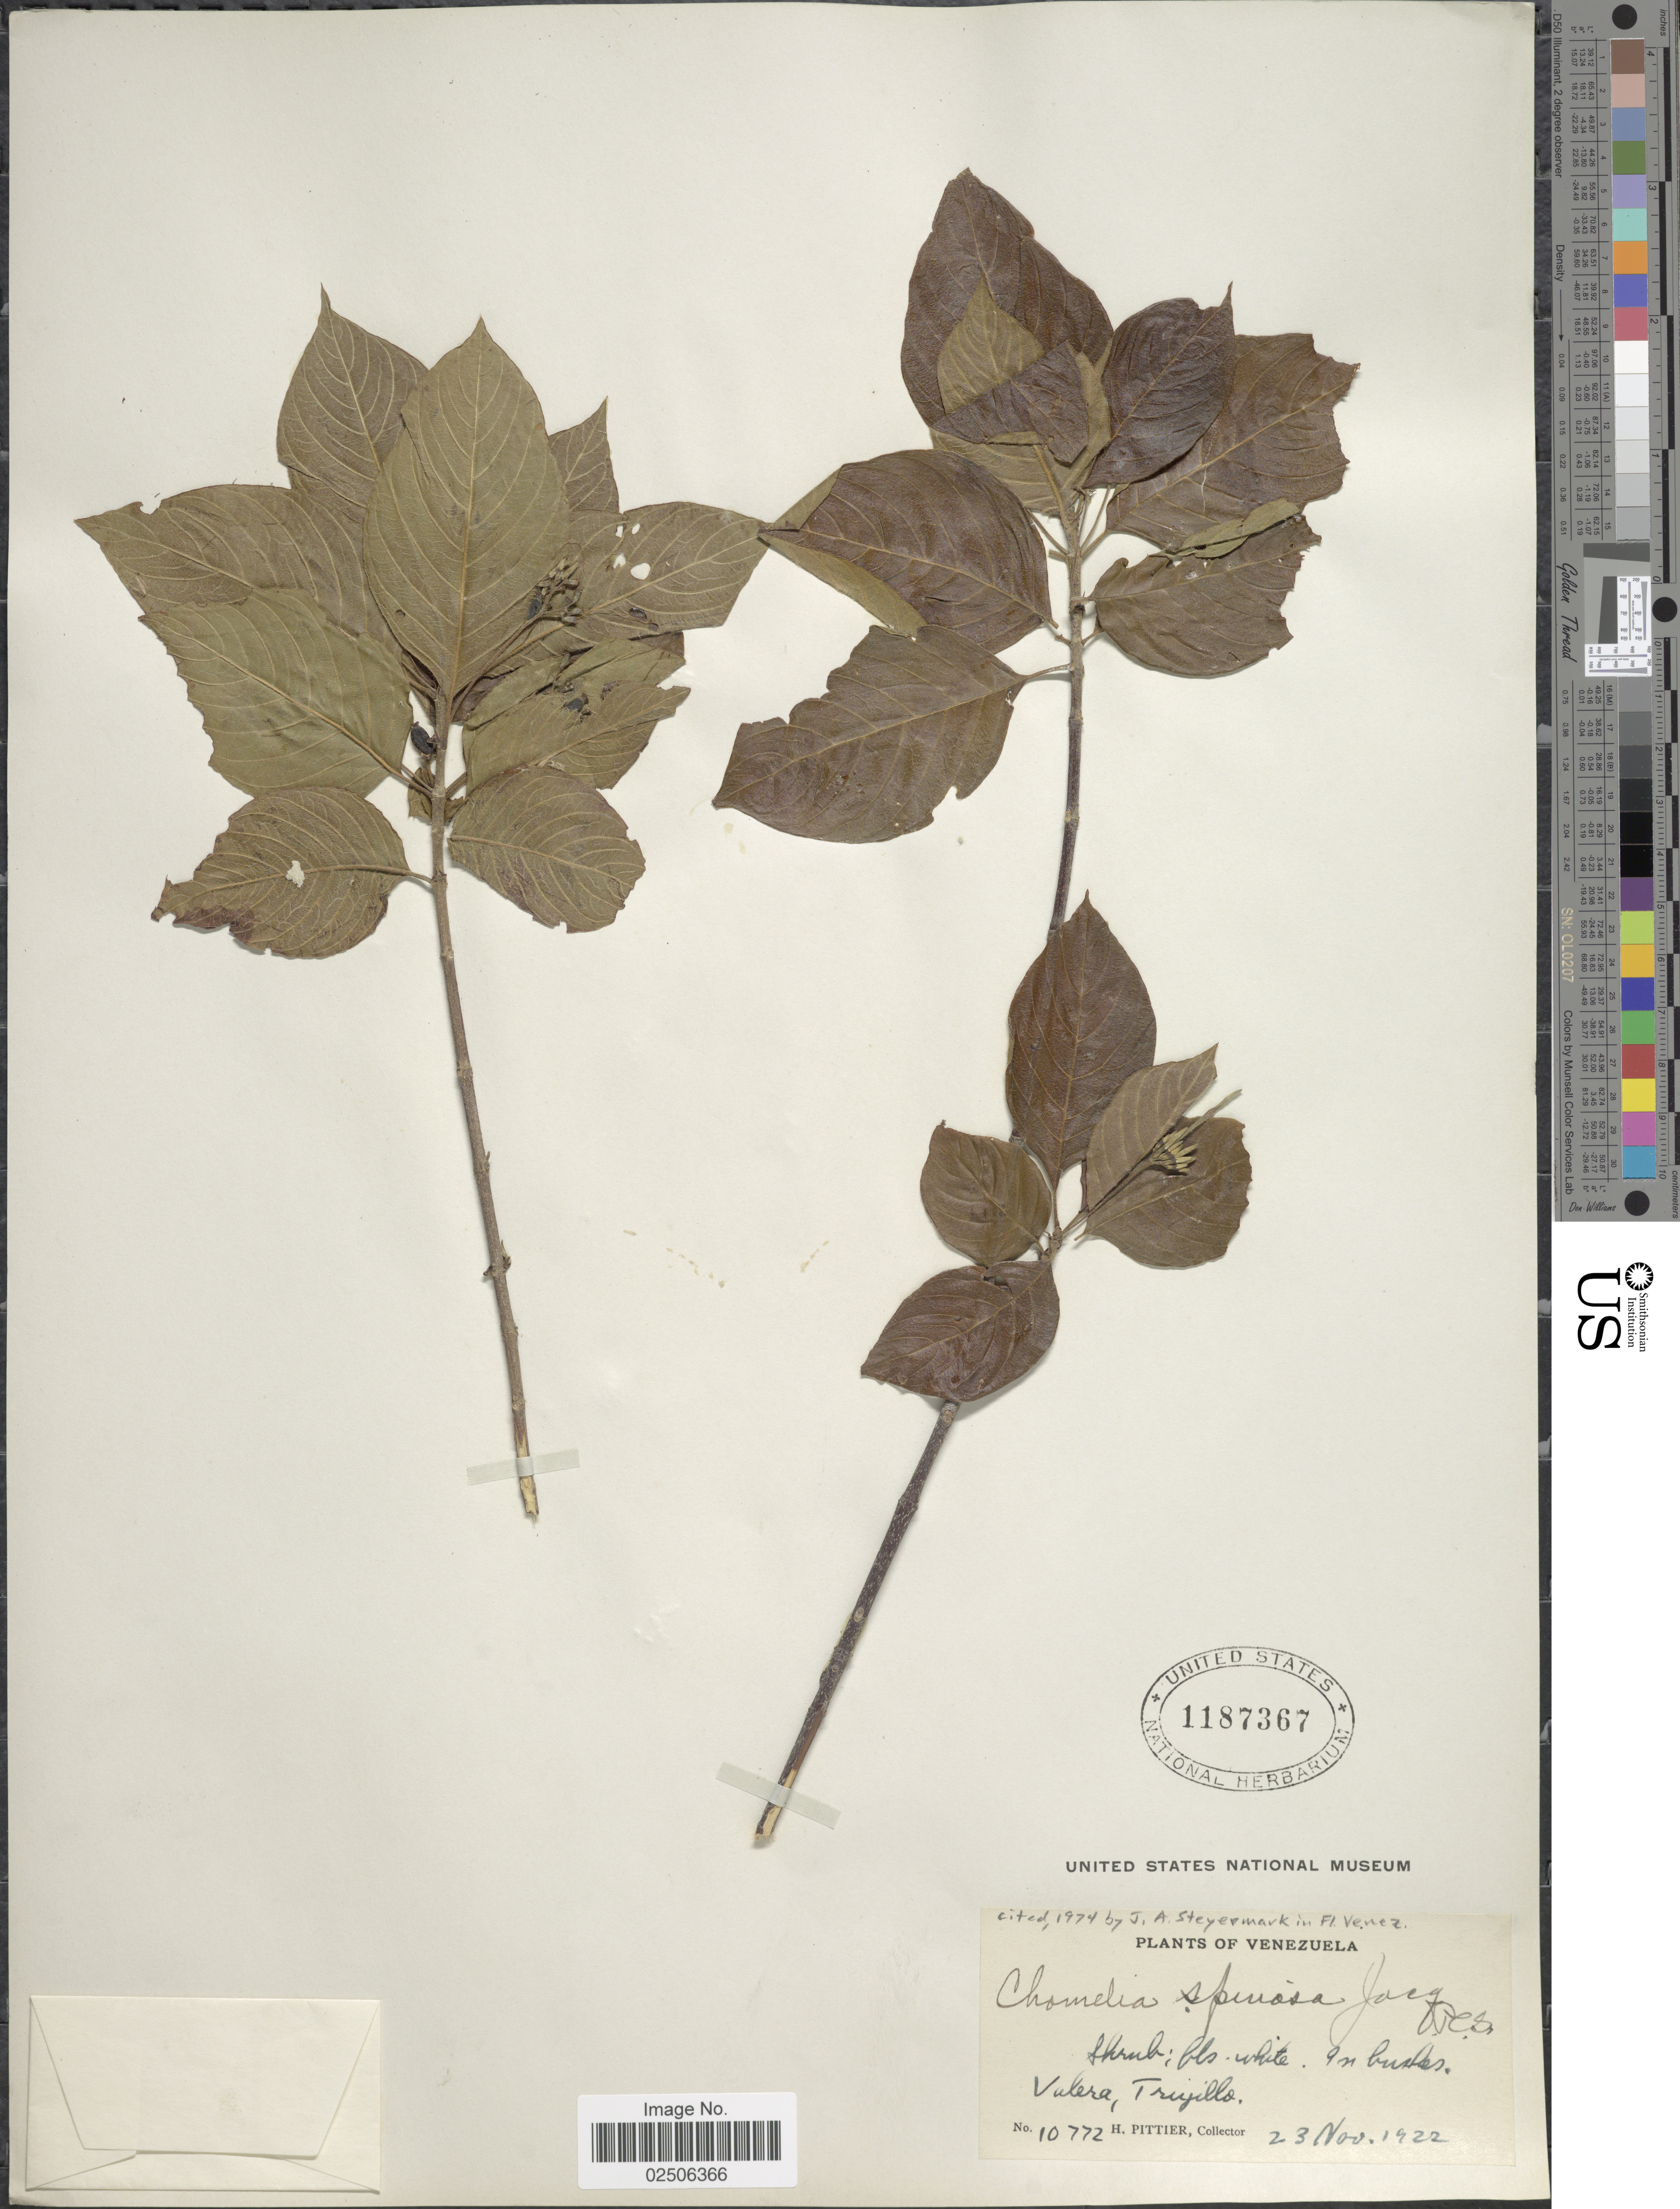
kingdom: Plantae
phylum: Tracheophyta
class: Magnoliopsida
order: Gentianales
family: Rubiaceae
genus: Chomelia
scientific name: Chomelia spinosa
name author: Jacq.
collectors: H. F. Pittier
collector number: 10772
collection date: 1922-11-23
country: Venezuela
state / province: Trujillo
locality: Valera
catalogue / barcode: US 1187367